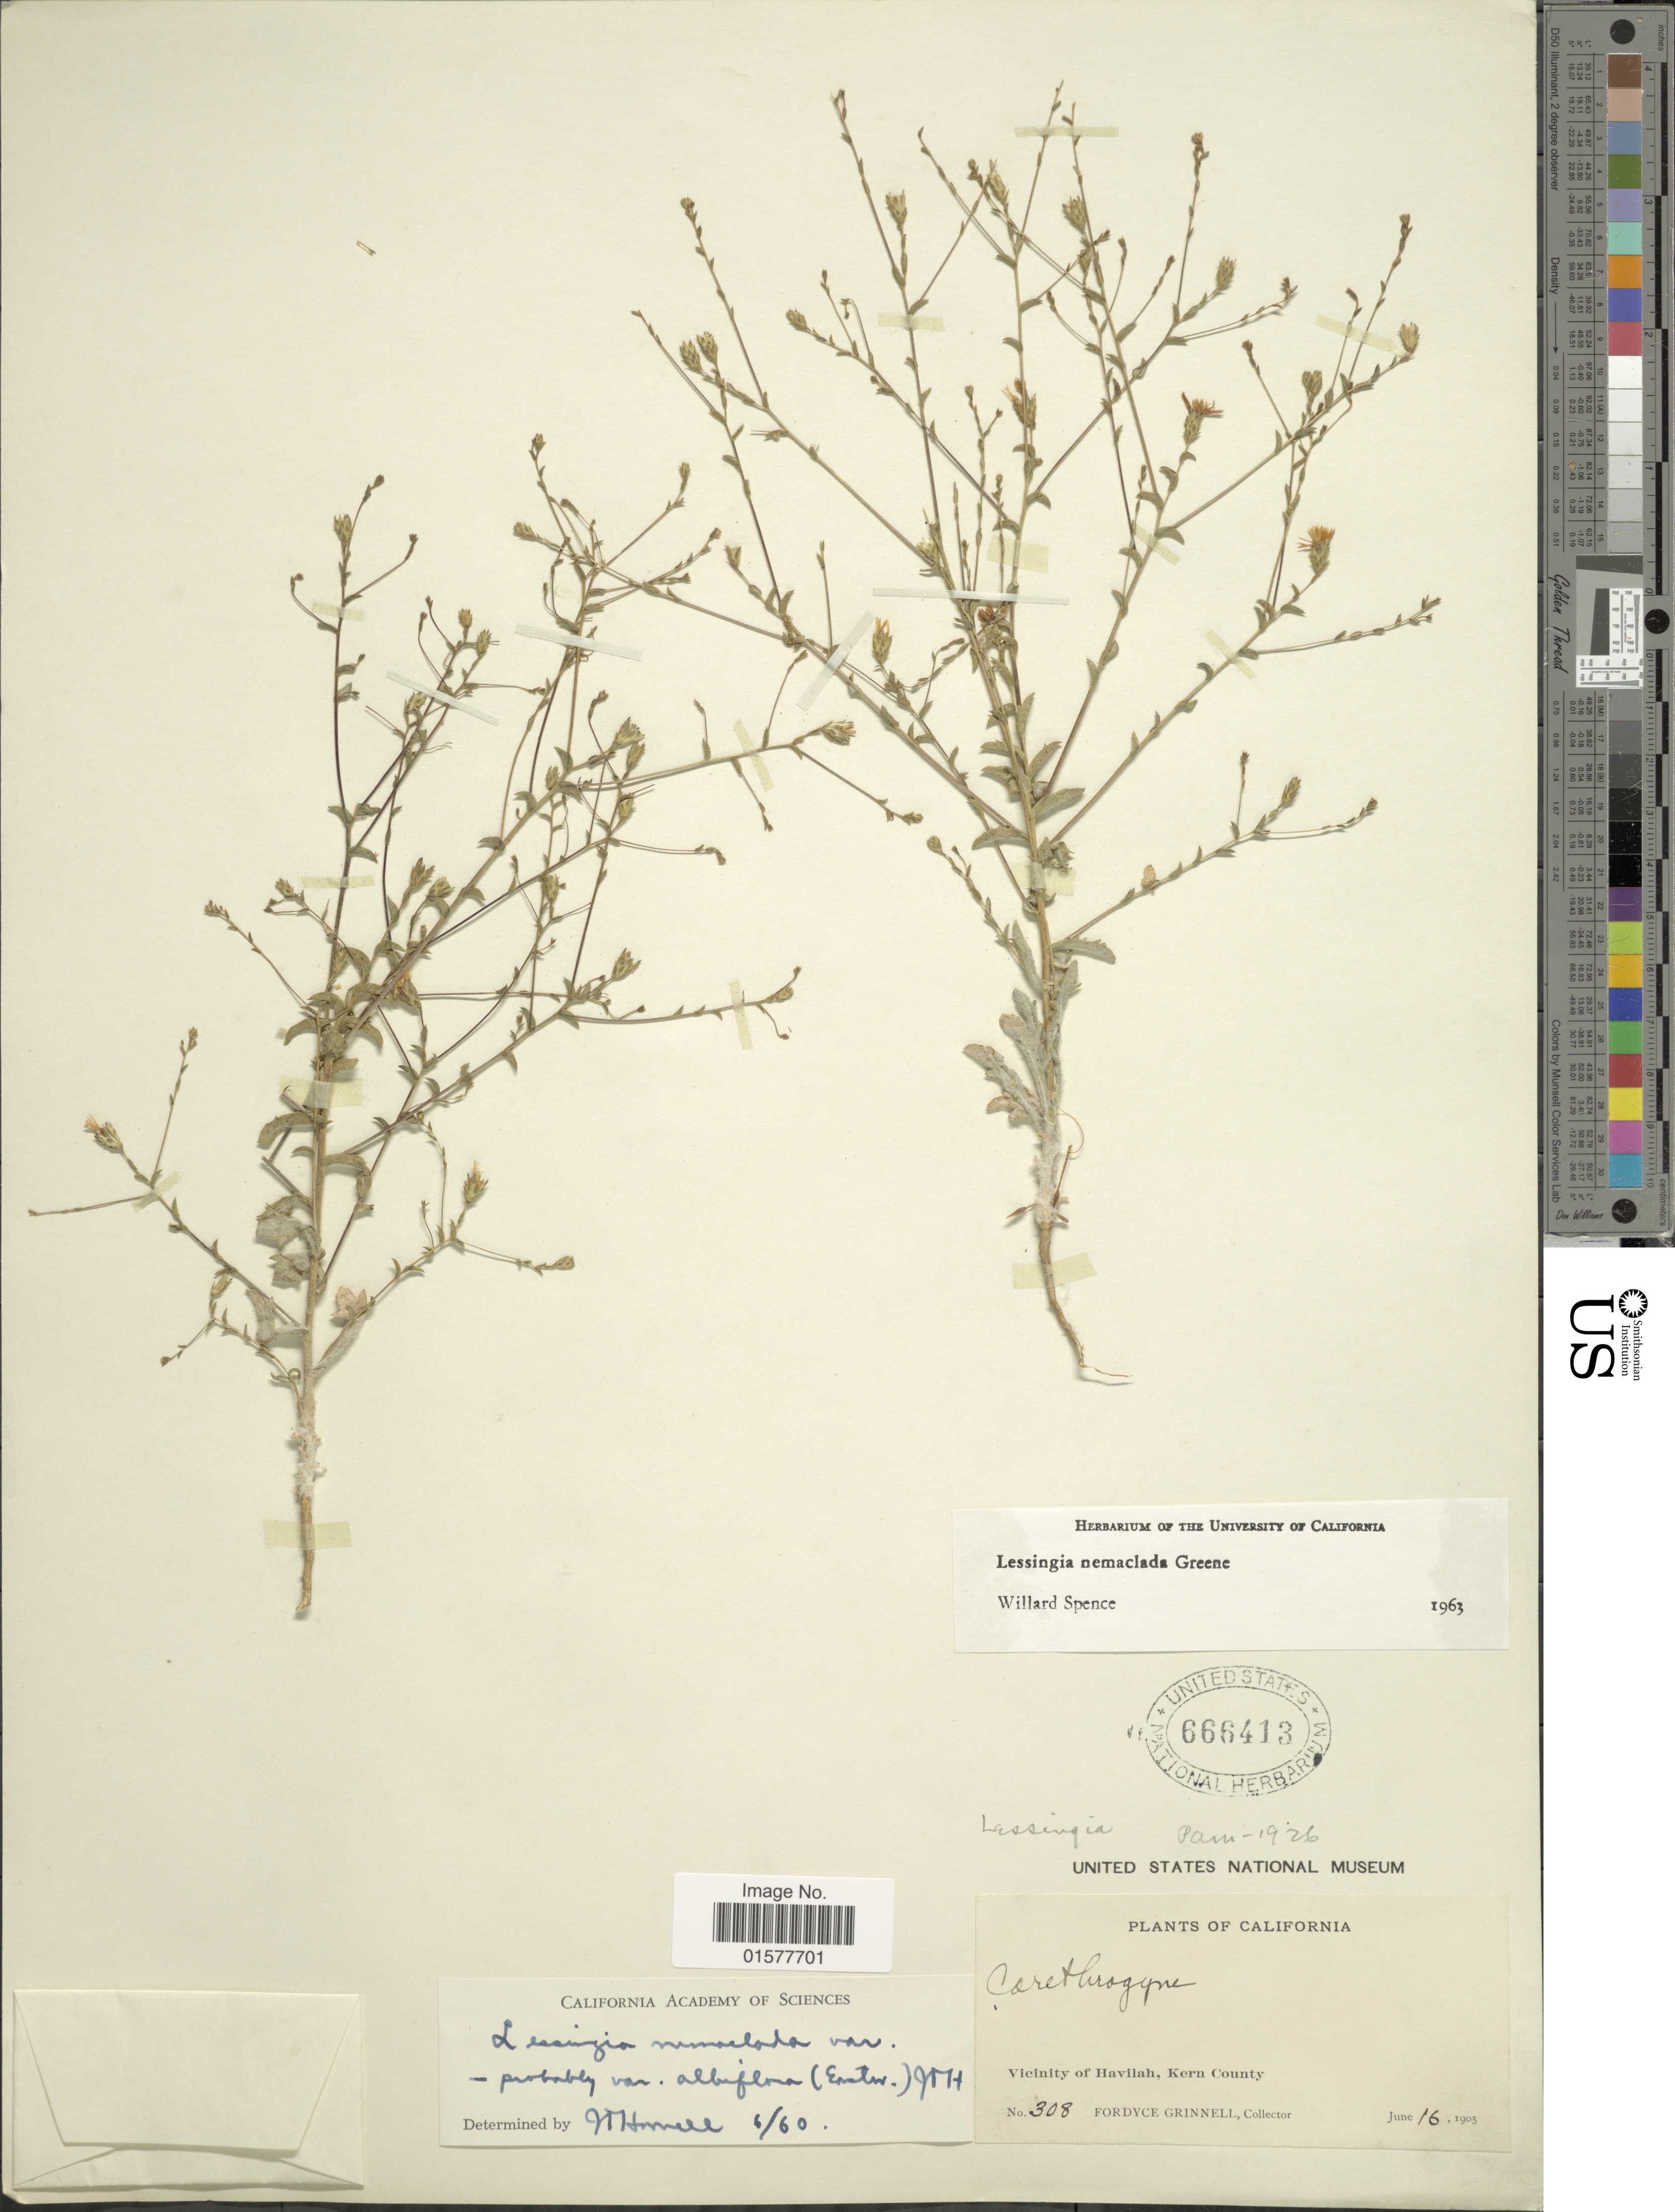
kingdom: Plantae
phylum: Tracheophyta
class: Magnoliopsida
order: Asterales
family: Asteraceae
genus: Lessingia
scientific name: Lessingia nemaclada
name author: Greene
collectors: F. Grinnell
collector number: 308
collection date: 1905-06-16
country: United States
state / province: California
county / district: Kern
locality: Vicinity of Havilak, Kern County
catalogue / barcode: US 666413